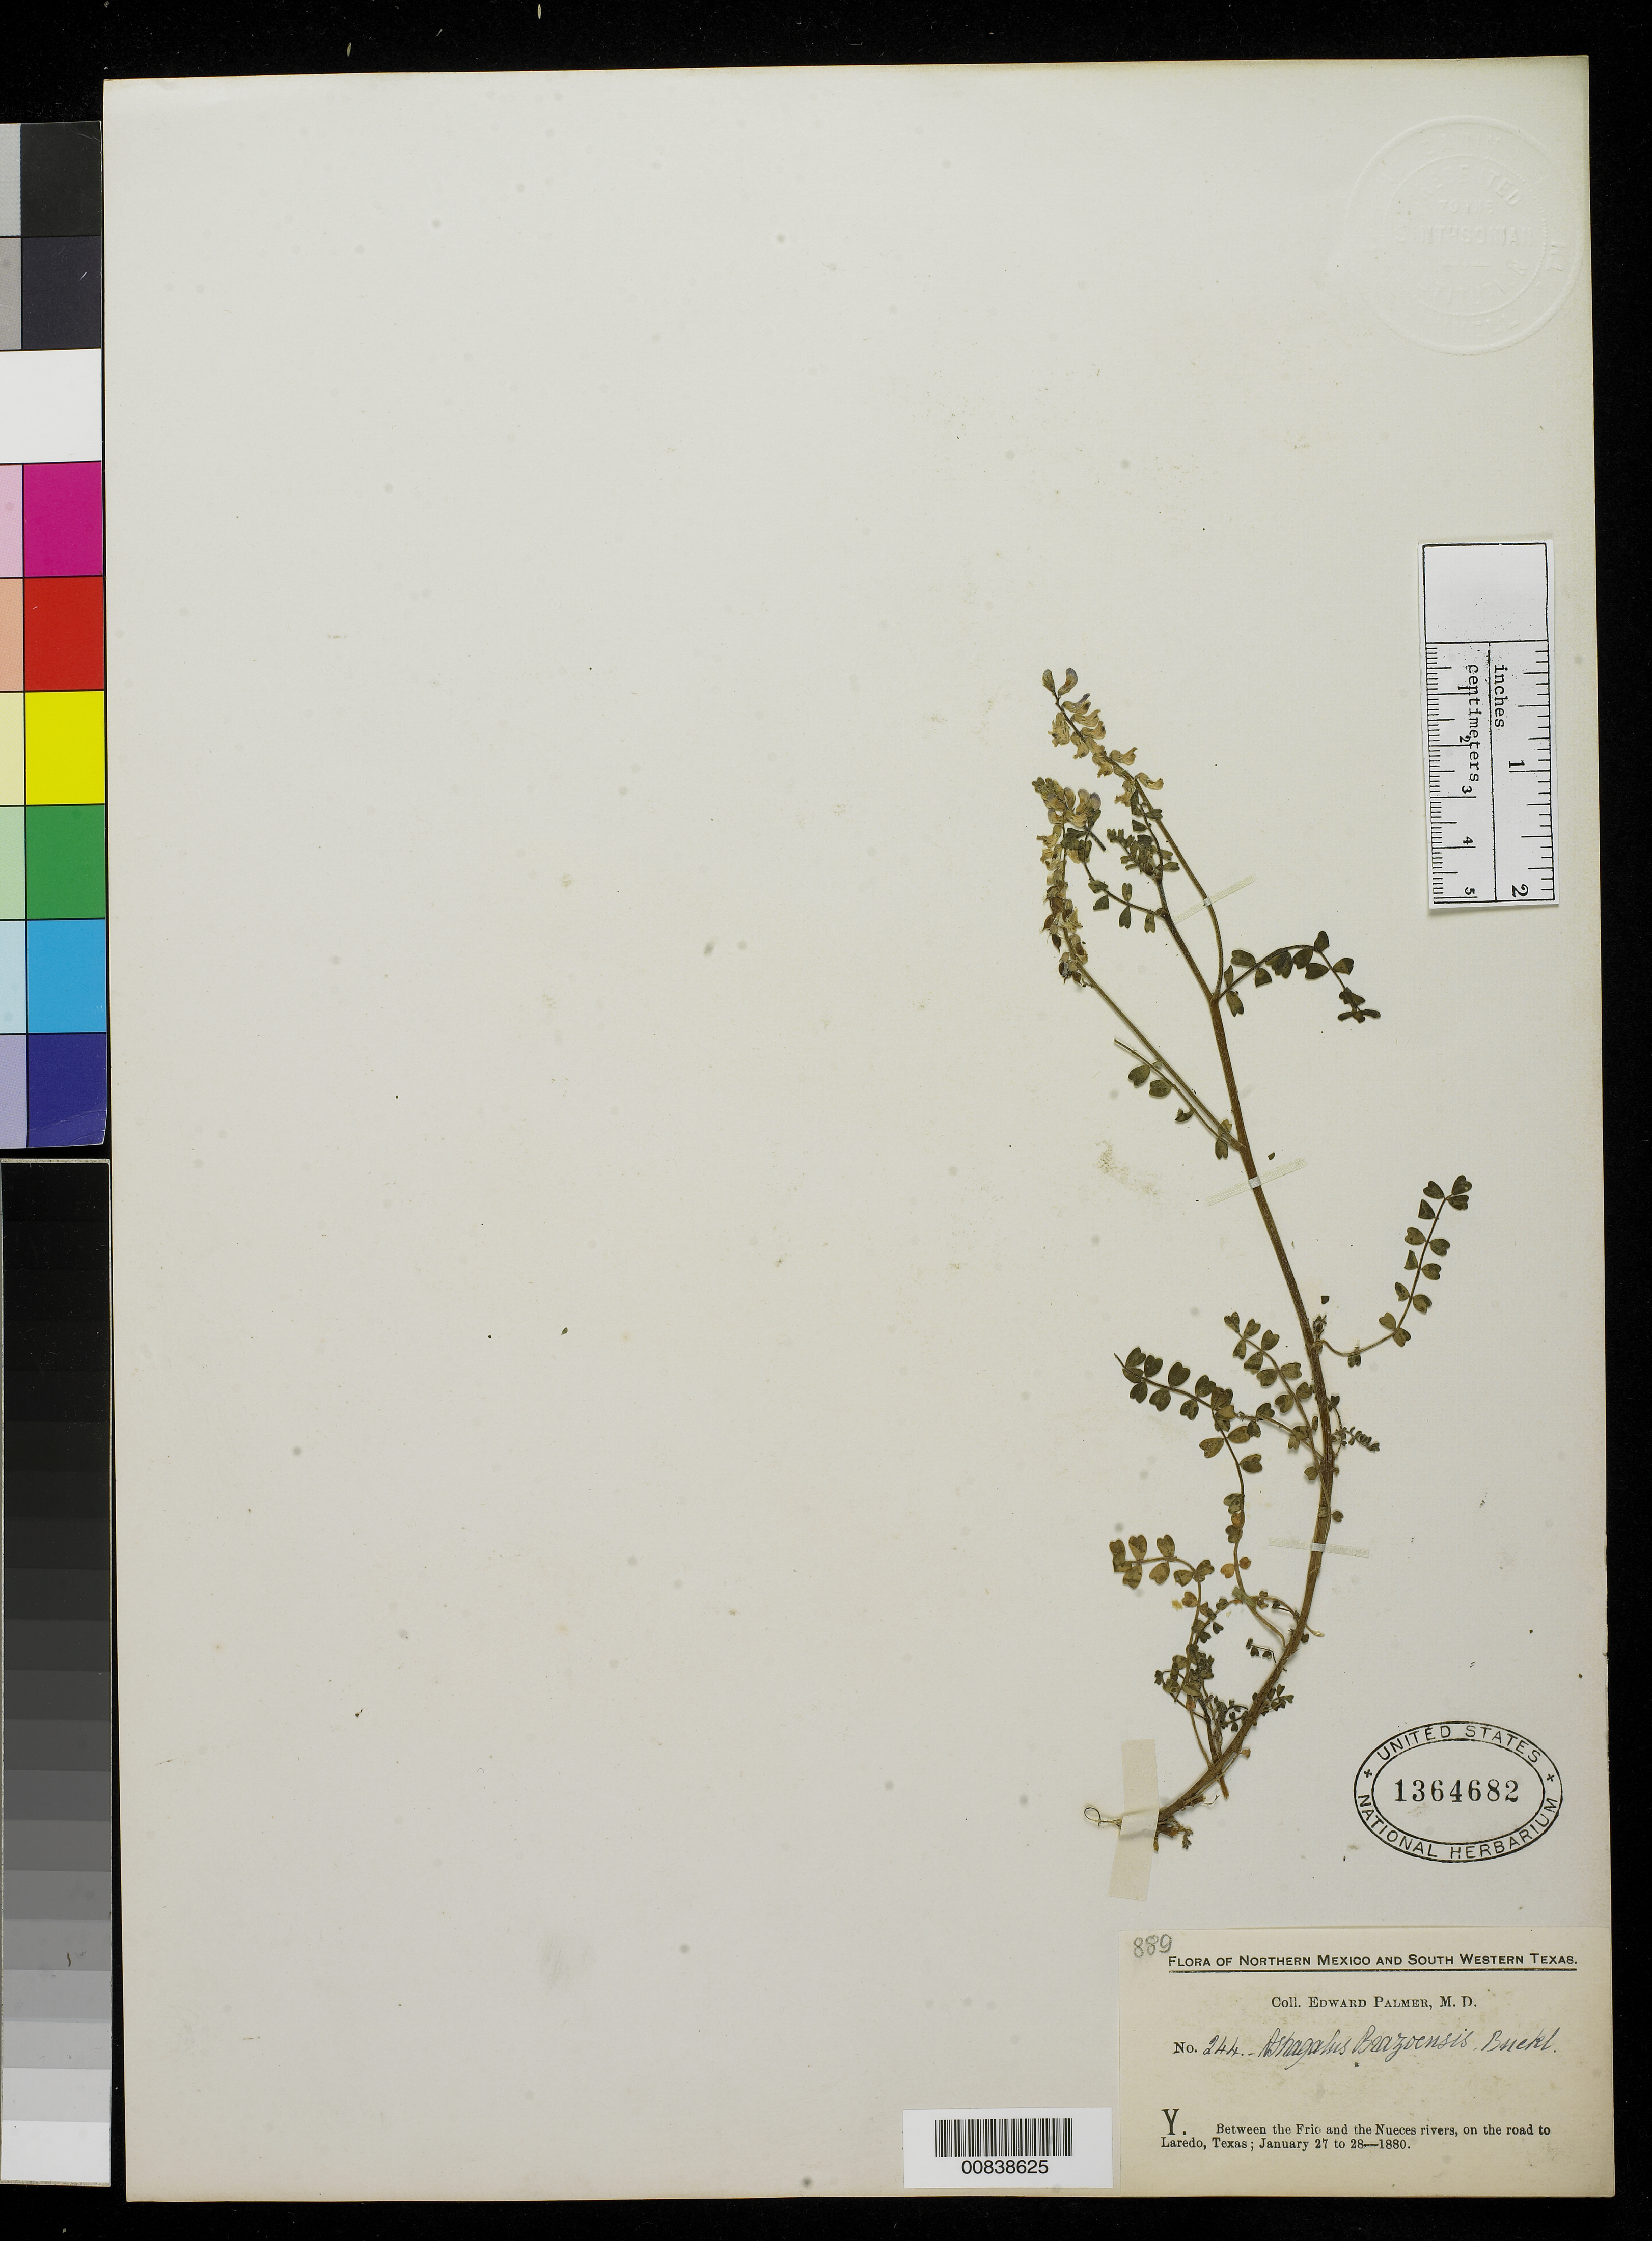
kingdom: Plantae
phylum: Tracheophyta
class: Magnoliopsida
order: Fabales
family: Fabaceae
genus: Astragalus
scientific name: Astragalus brazoensis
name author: Buckley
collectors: E. Palmer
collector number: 244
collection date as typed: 27 Jan 1880 to 28 Jan 1880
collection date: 1880-01-27/1880-01-28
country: United States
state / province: Texas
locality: Y. Between the Frio and the Nueces Rivers, on the road to Laredo, Texas.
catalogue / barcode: US 1364682